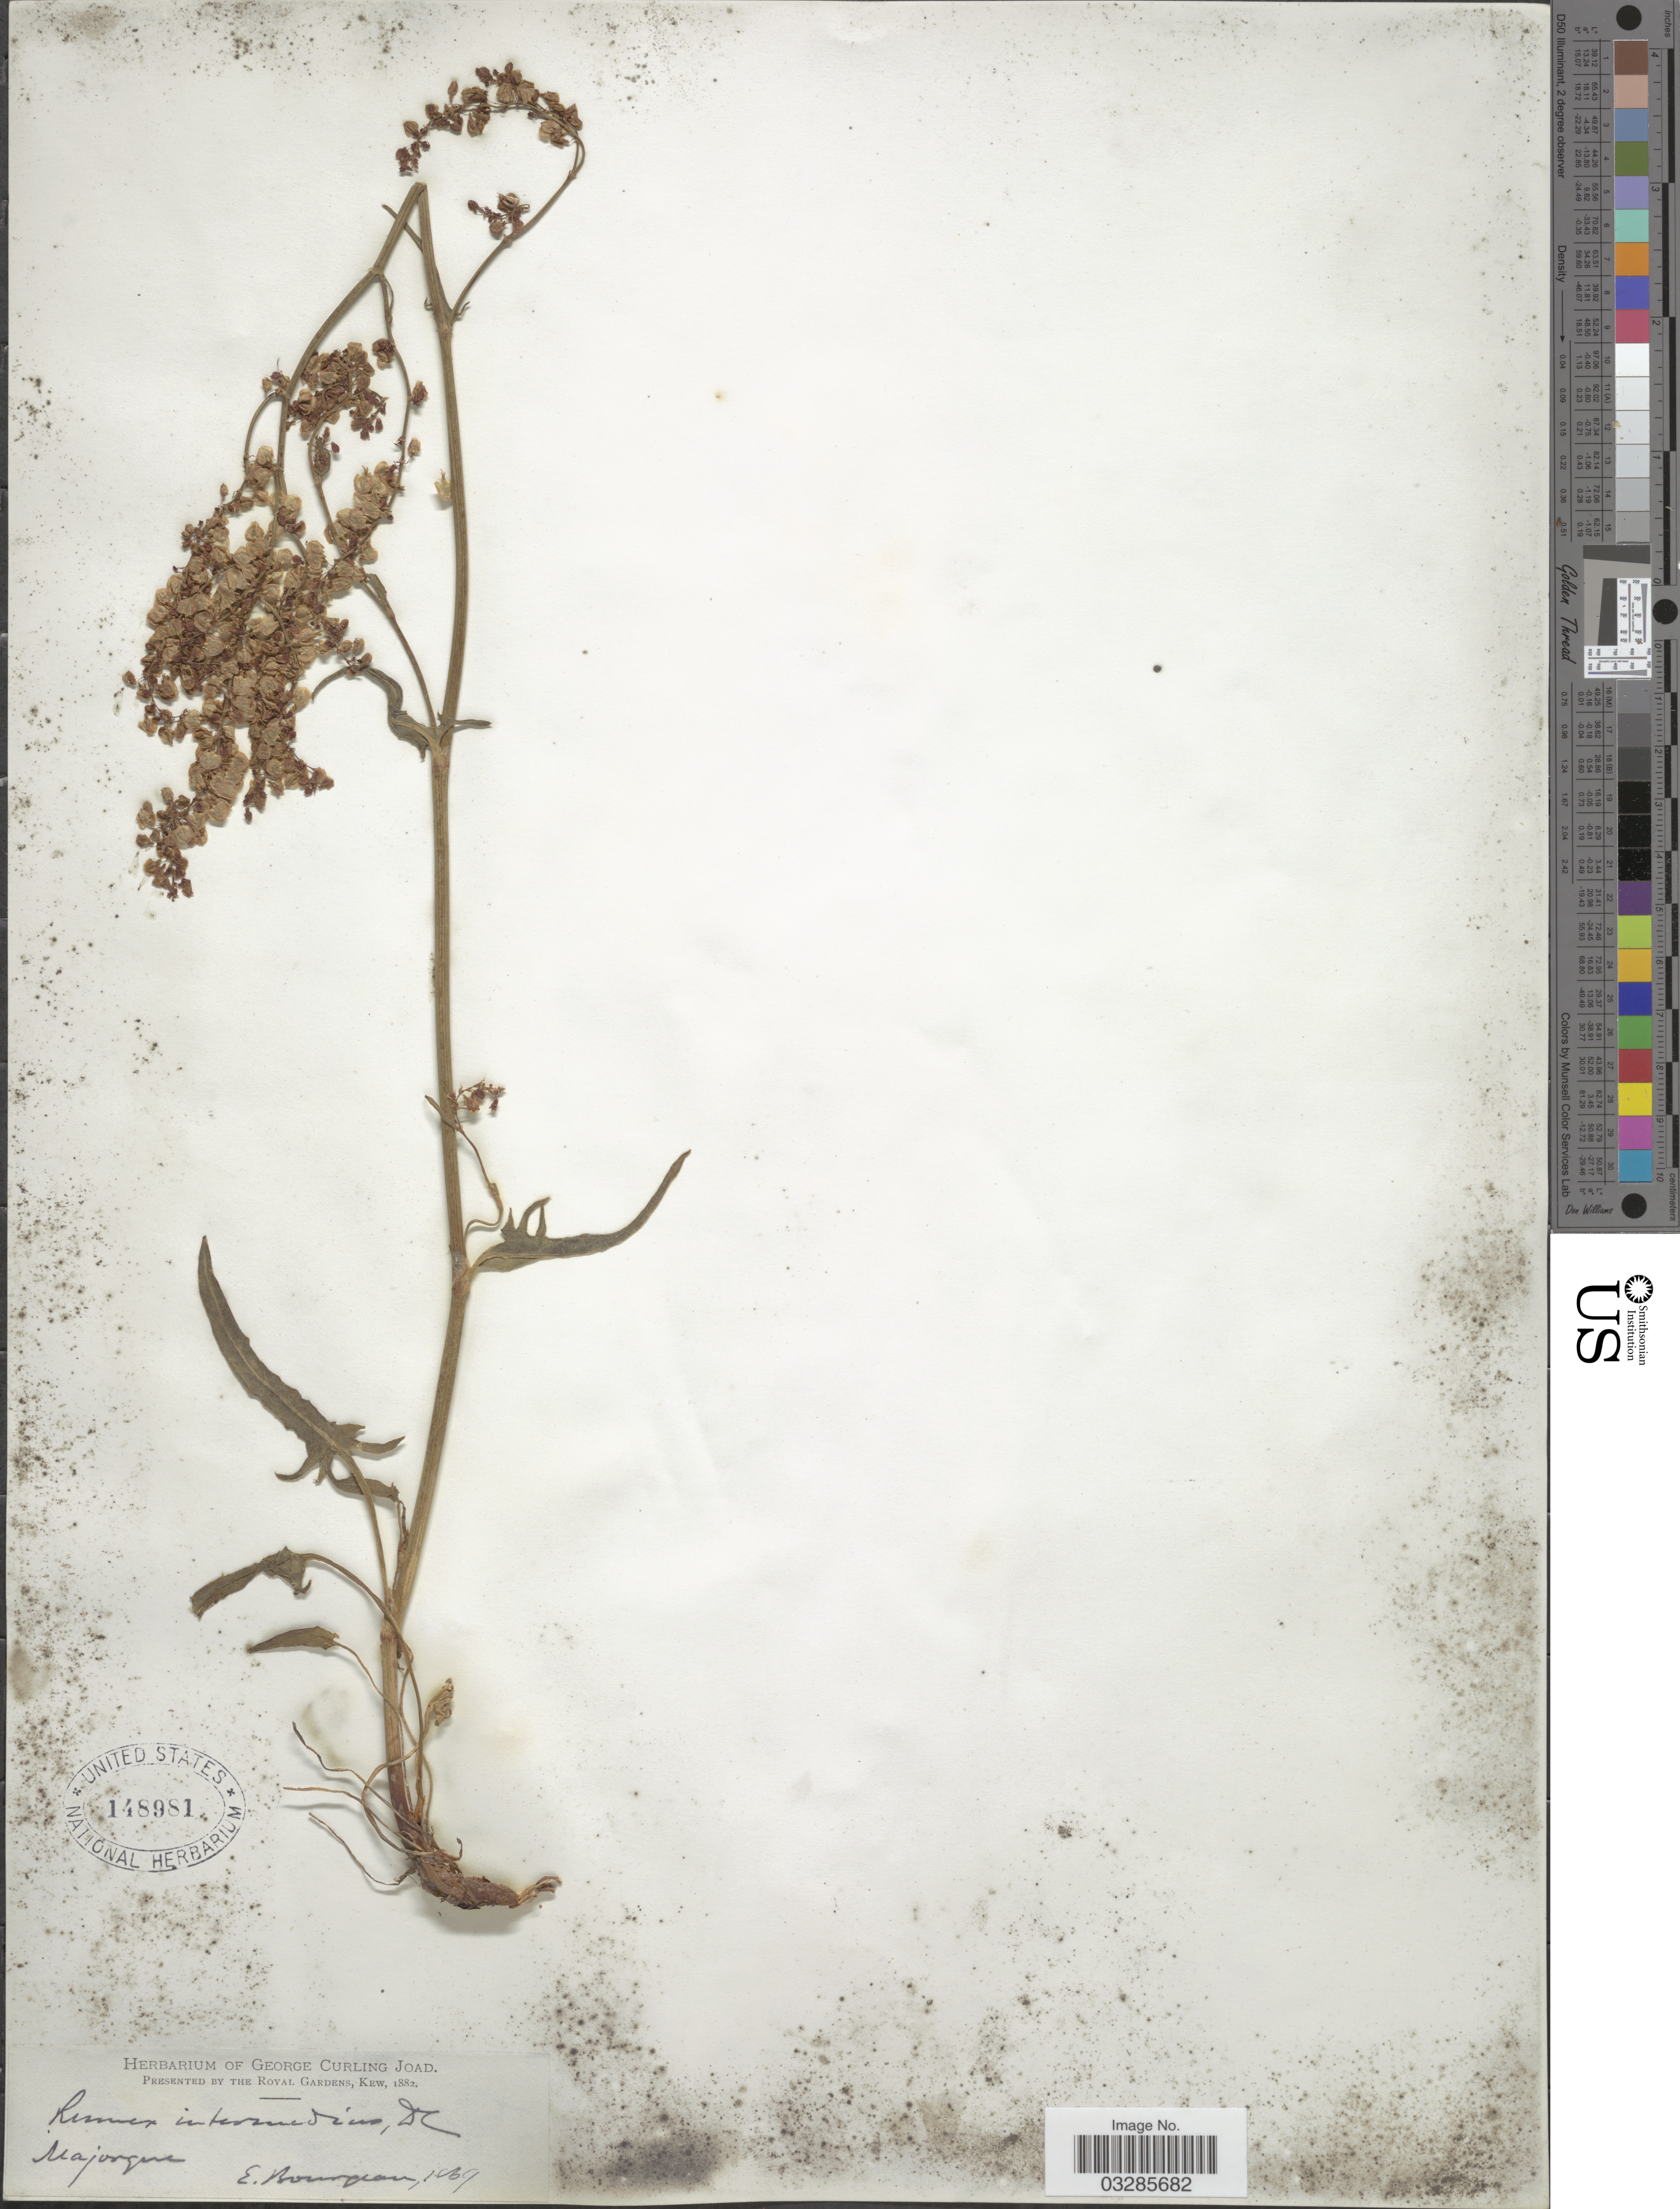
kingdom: Plantae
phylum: Tracheophyta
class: Magnoliopsida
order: Caryophyllales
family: Polygonaceae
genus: Rumex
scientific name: Rumex intermedius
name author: DC.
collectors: E. Bourgeau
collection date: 1869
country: Spain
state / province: Islas Baleares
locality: Majorque.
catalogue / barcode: US 148981